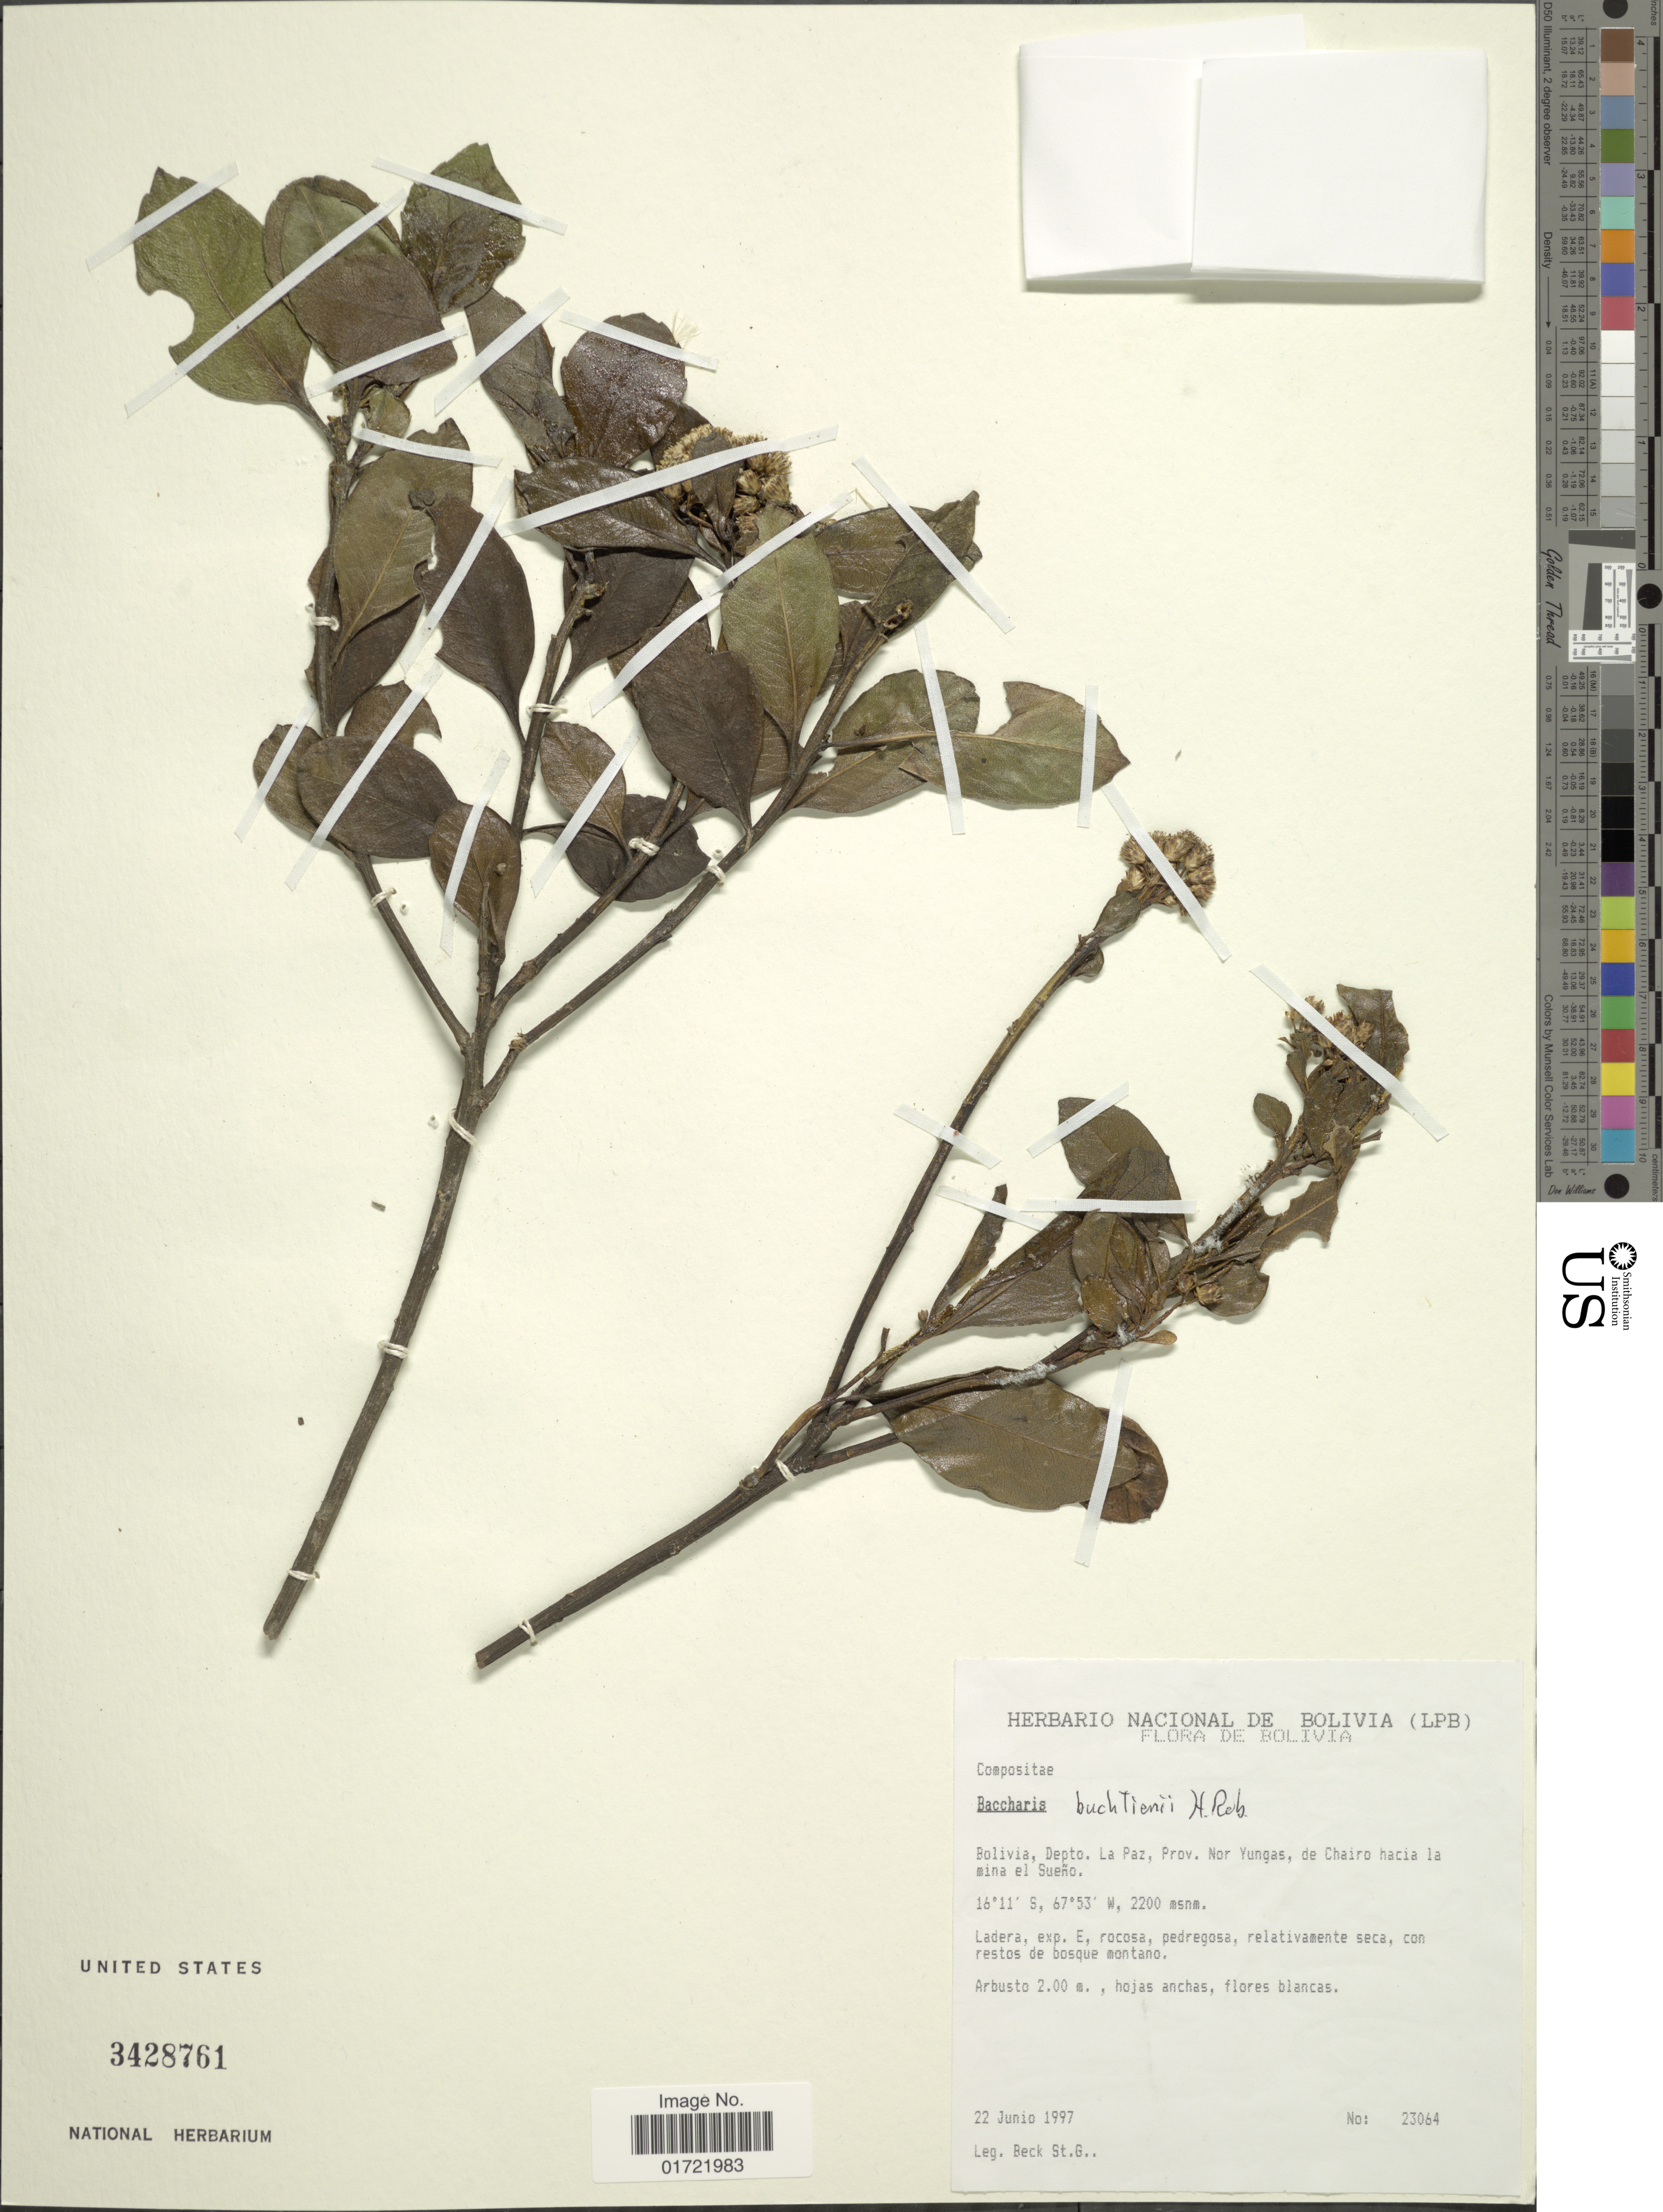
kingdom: Plantae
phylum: Tracheophyta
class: Magnoliopsida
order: Asterales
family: Asteraceae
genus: Baccharis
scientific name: Baccharis buchtienii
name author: H. Rob.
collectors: S. G. Beck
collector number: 23064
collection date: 1997-06-22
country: Bolivia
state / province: La Paz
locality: Prov. Nor Yungas, de Chairo hacia la mina el Sueño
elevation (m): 2200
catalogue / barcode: US 3428761